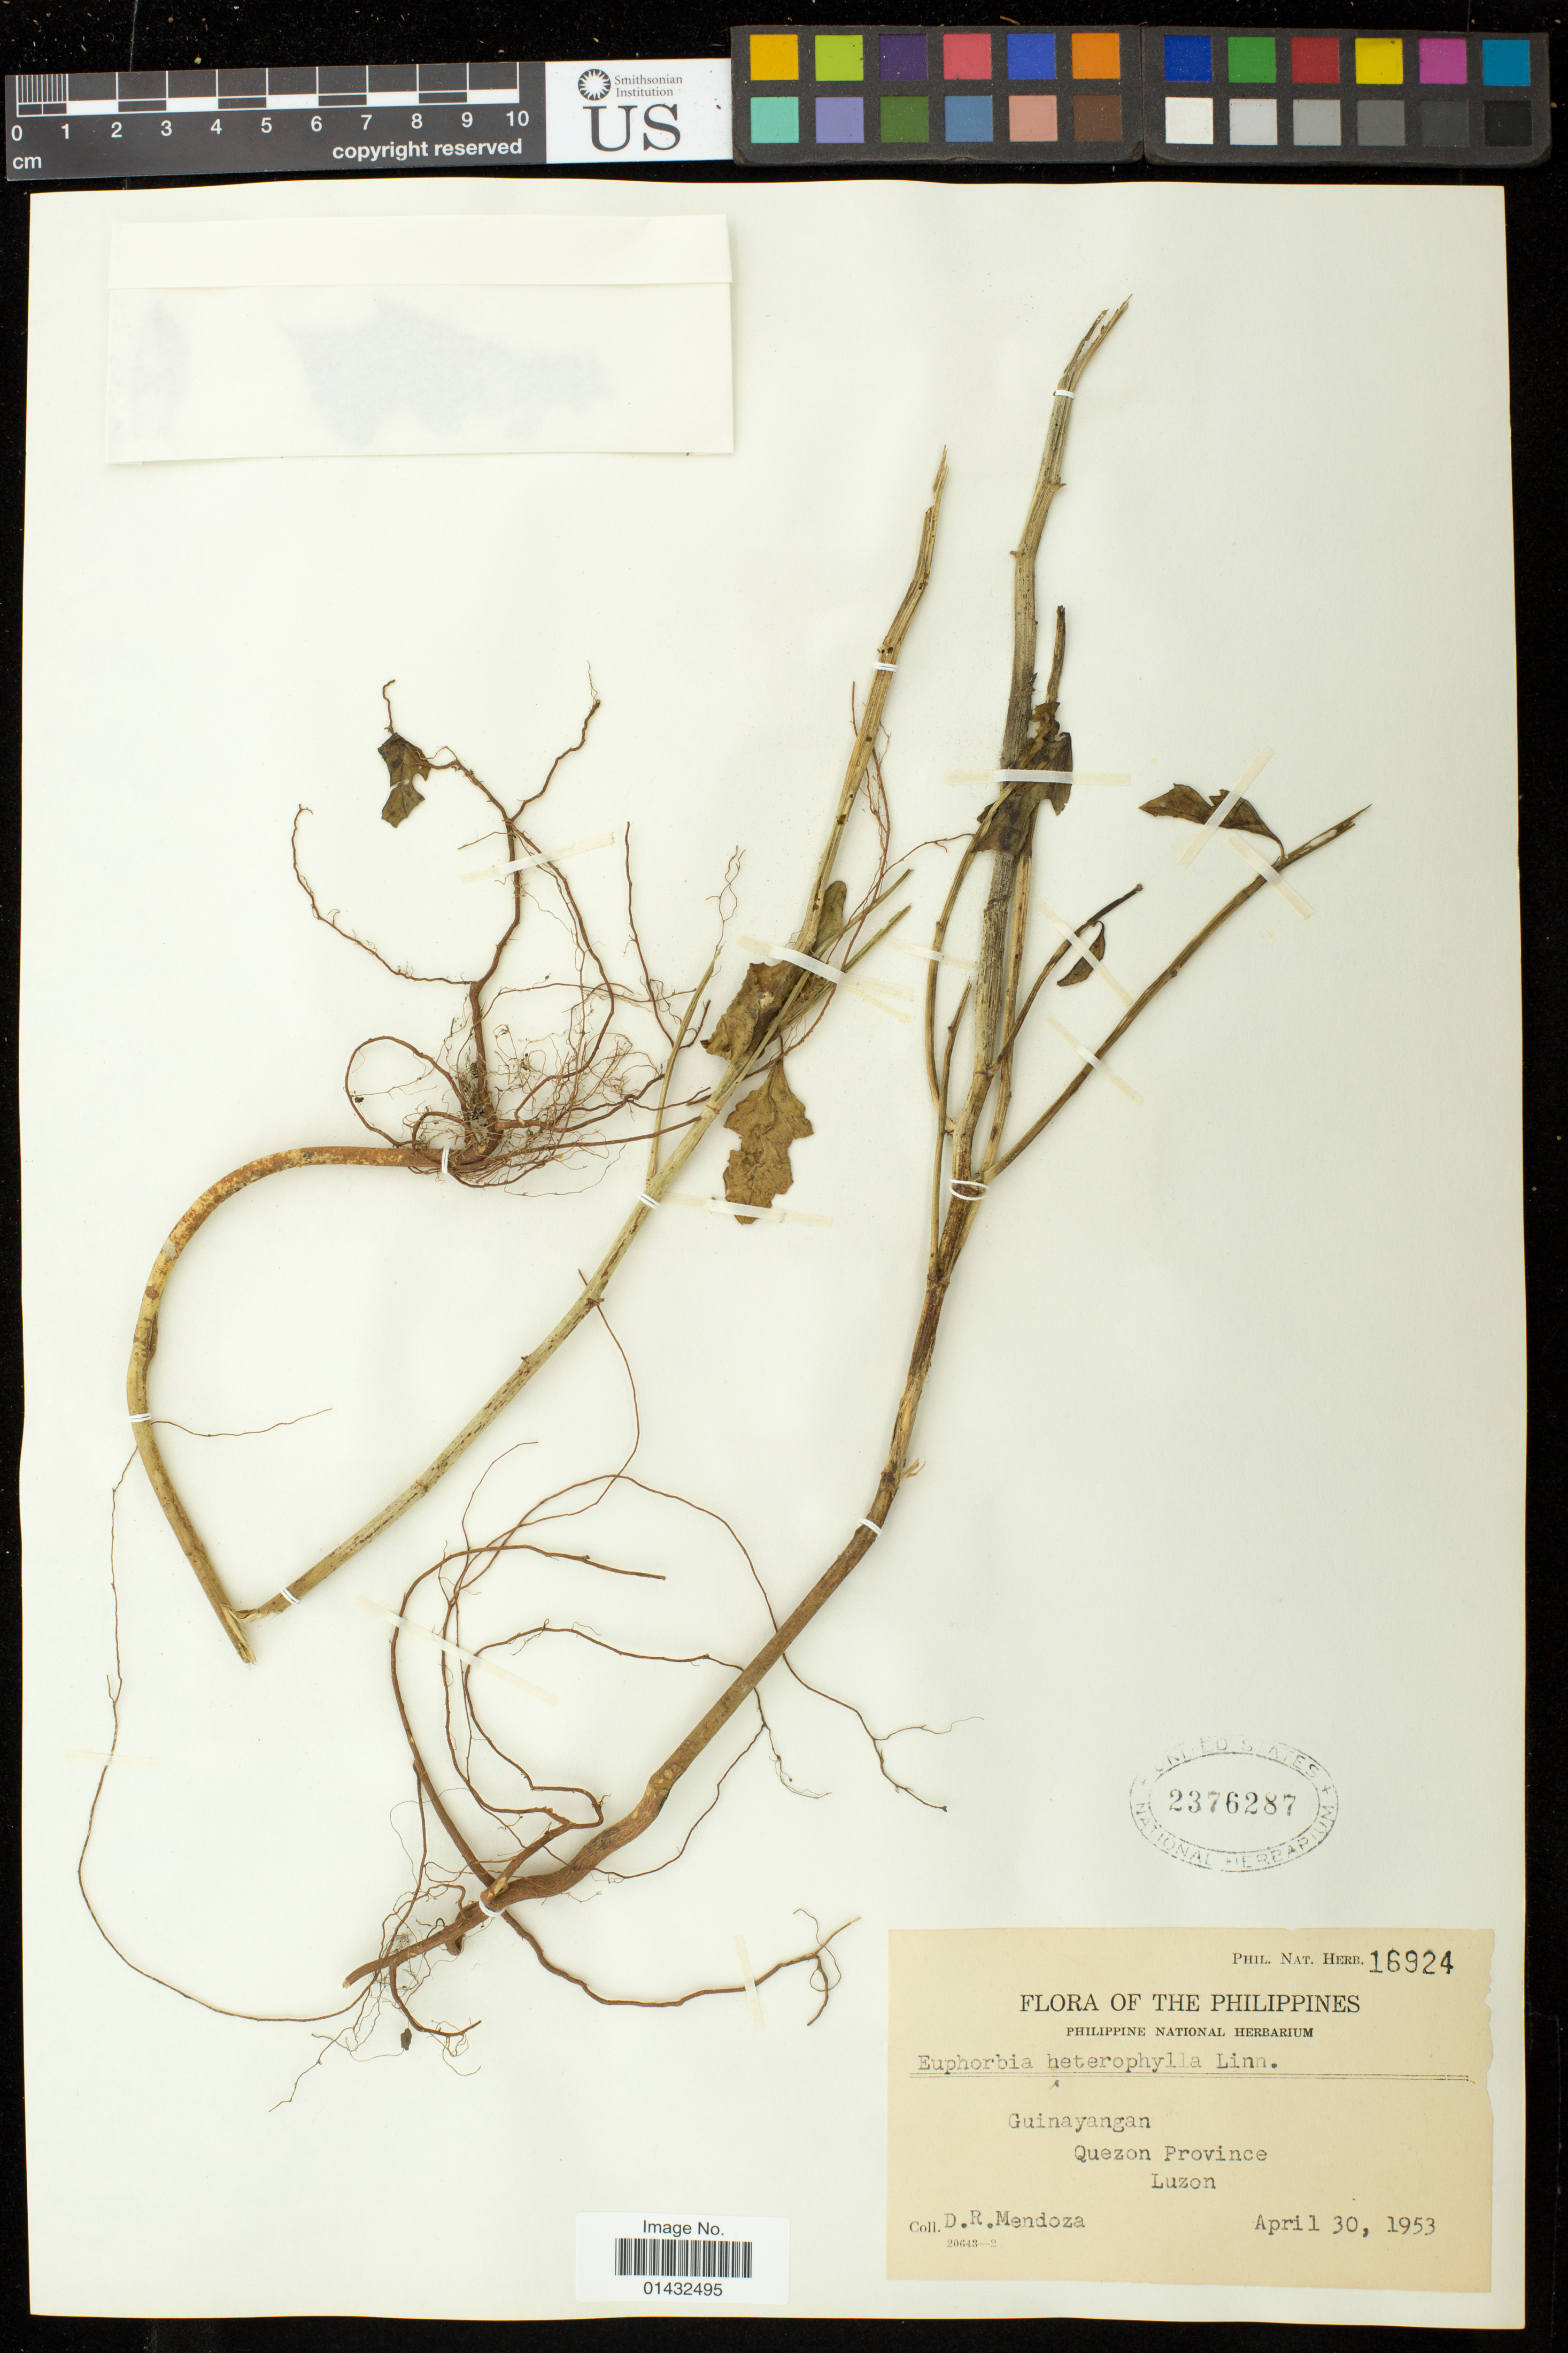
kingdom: Plantae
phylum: Tracheophyta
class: Magnoliopsida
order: Malpighiales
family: Euphorbiaceae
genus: Euphorbia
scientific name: Euphorbia heterophylla var. cyathophora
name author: (Murr.) Griseb.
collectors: D. Mendoza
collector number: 16924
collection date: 1953-04-30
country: Philippines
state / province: Calabarzon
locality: Guinayangan; Quezon Province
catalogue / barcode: US 2376287